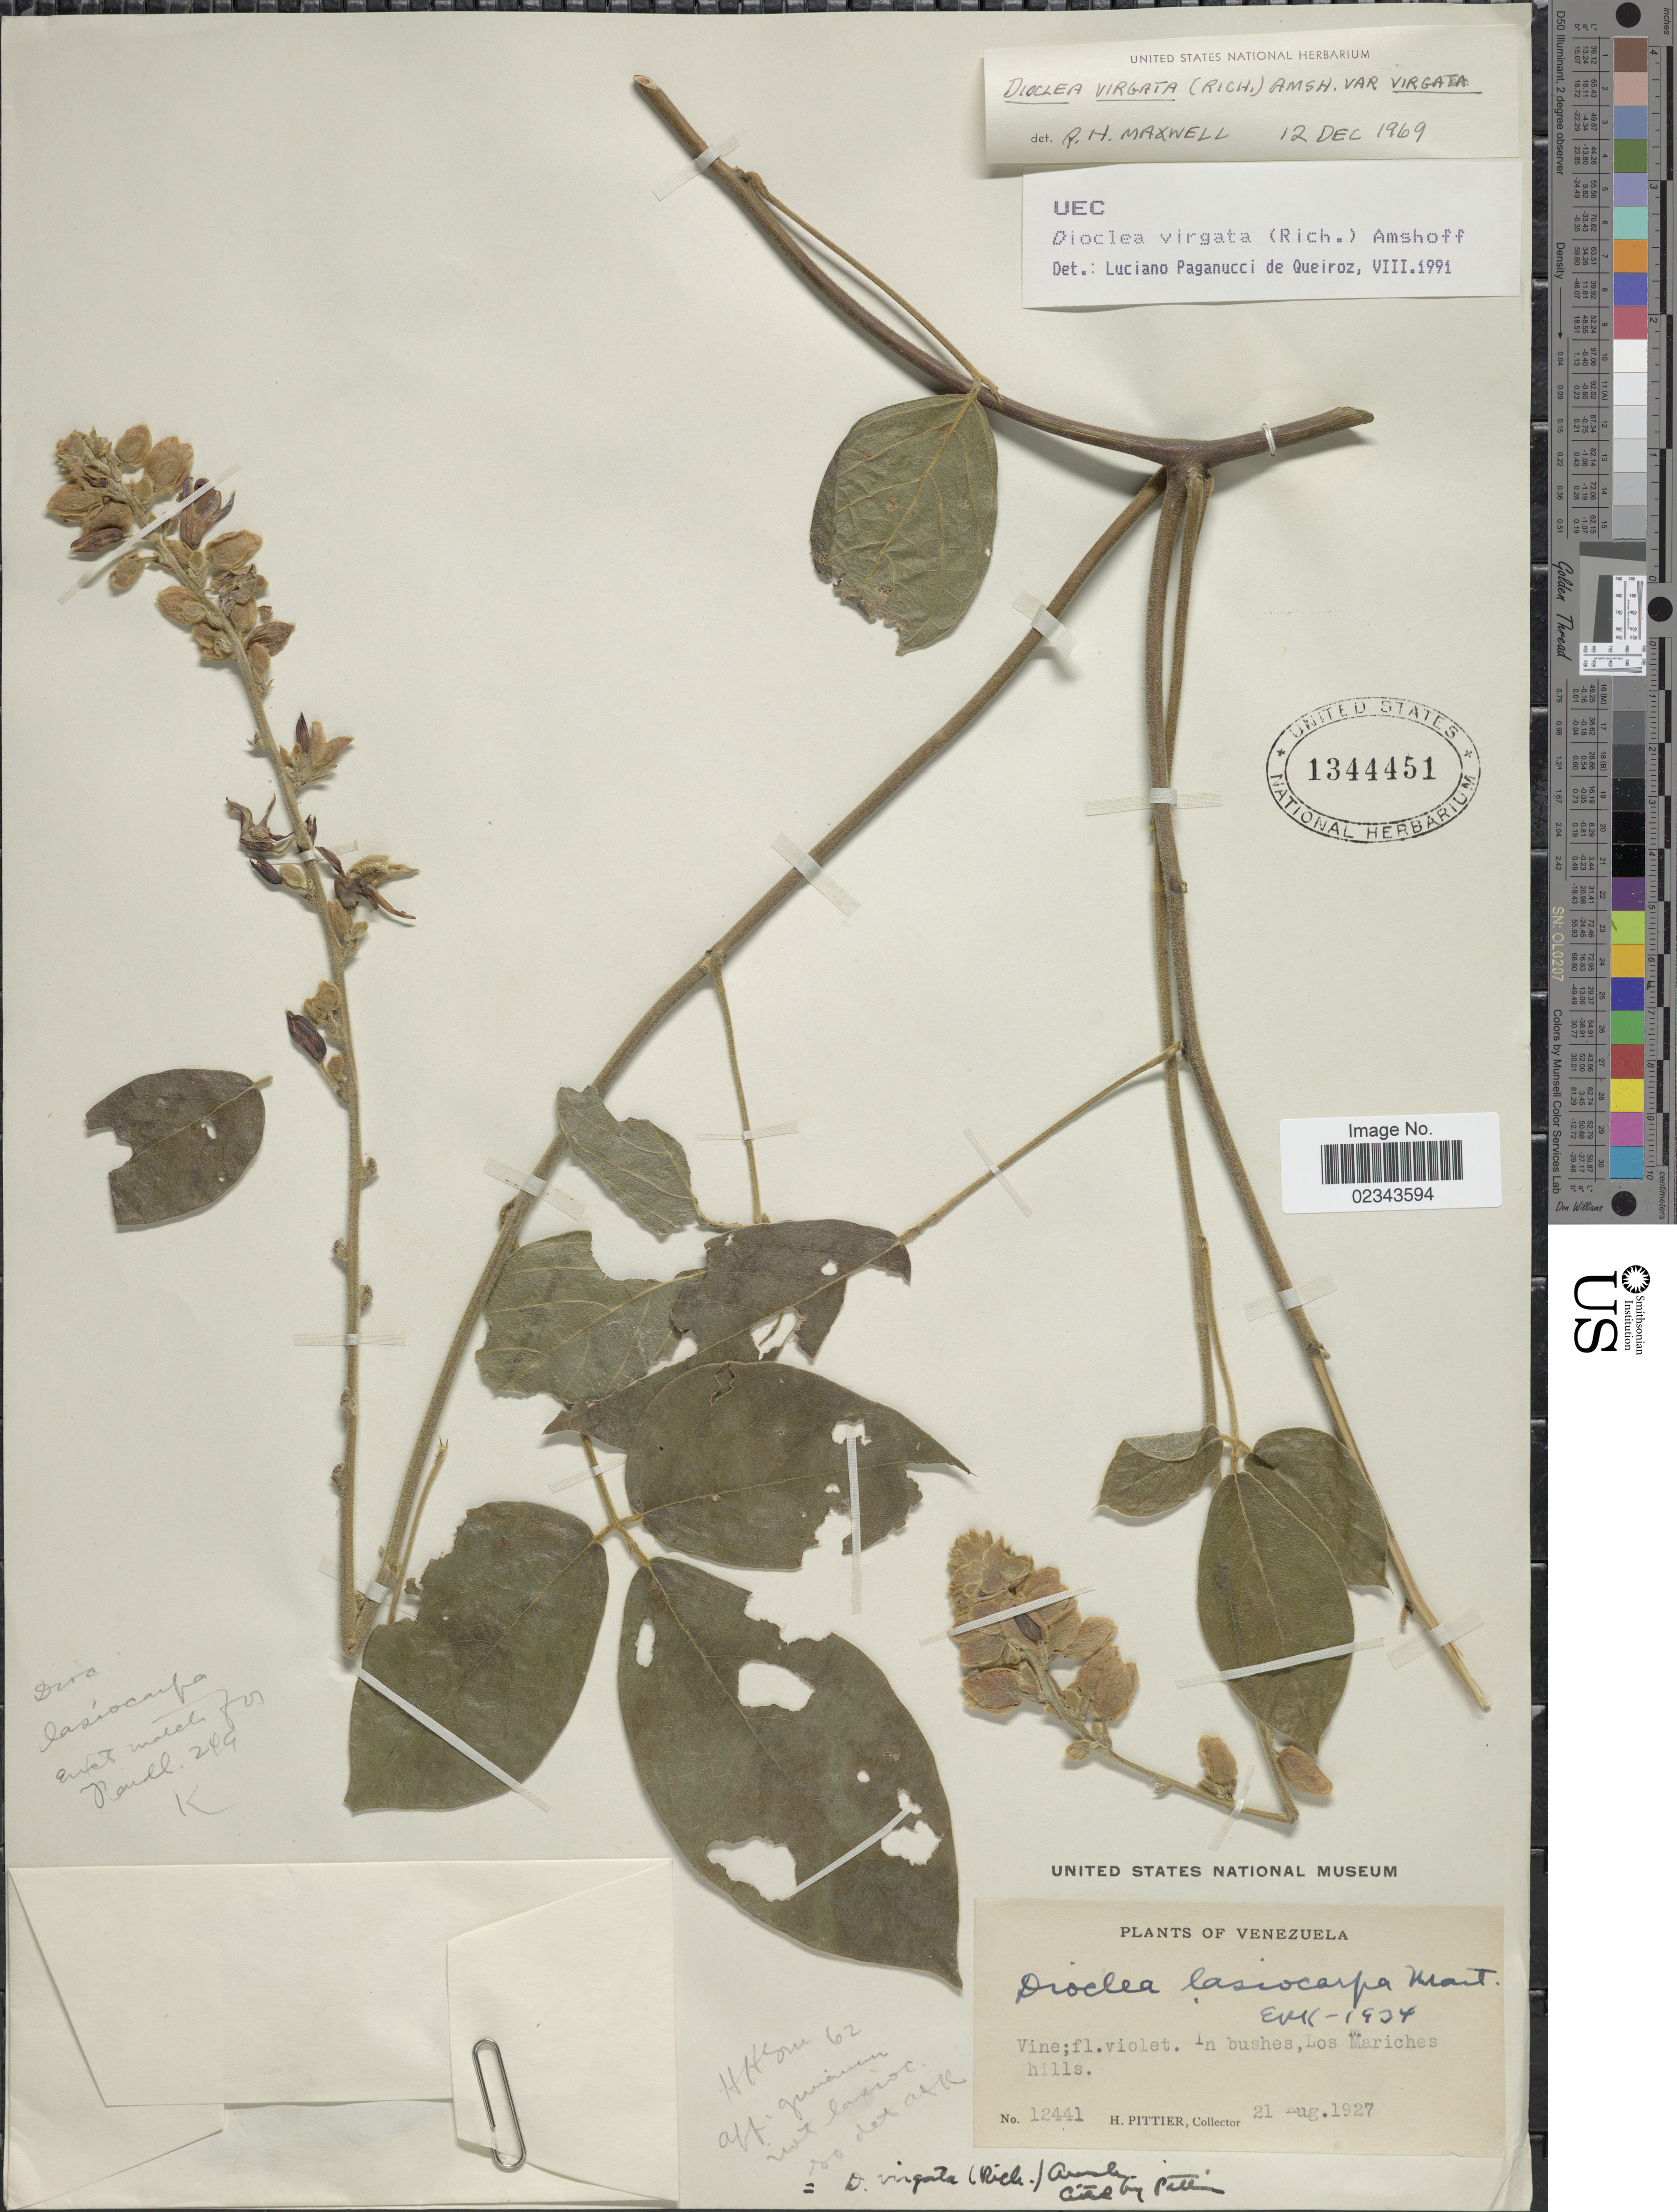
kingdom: Plantae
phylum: Tracheophyta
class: Magnoliopsida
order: Fabales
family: Fabaceae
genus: Dioclea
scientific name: Dioclea virgata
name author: (Rich.) Amshoff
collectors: H. F. Pittier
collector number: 12441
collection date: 1927-08-21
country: Venezuela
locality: In bushes, Los Mariches hills.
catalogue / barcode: US 1344451